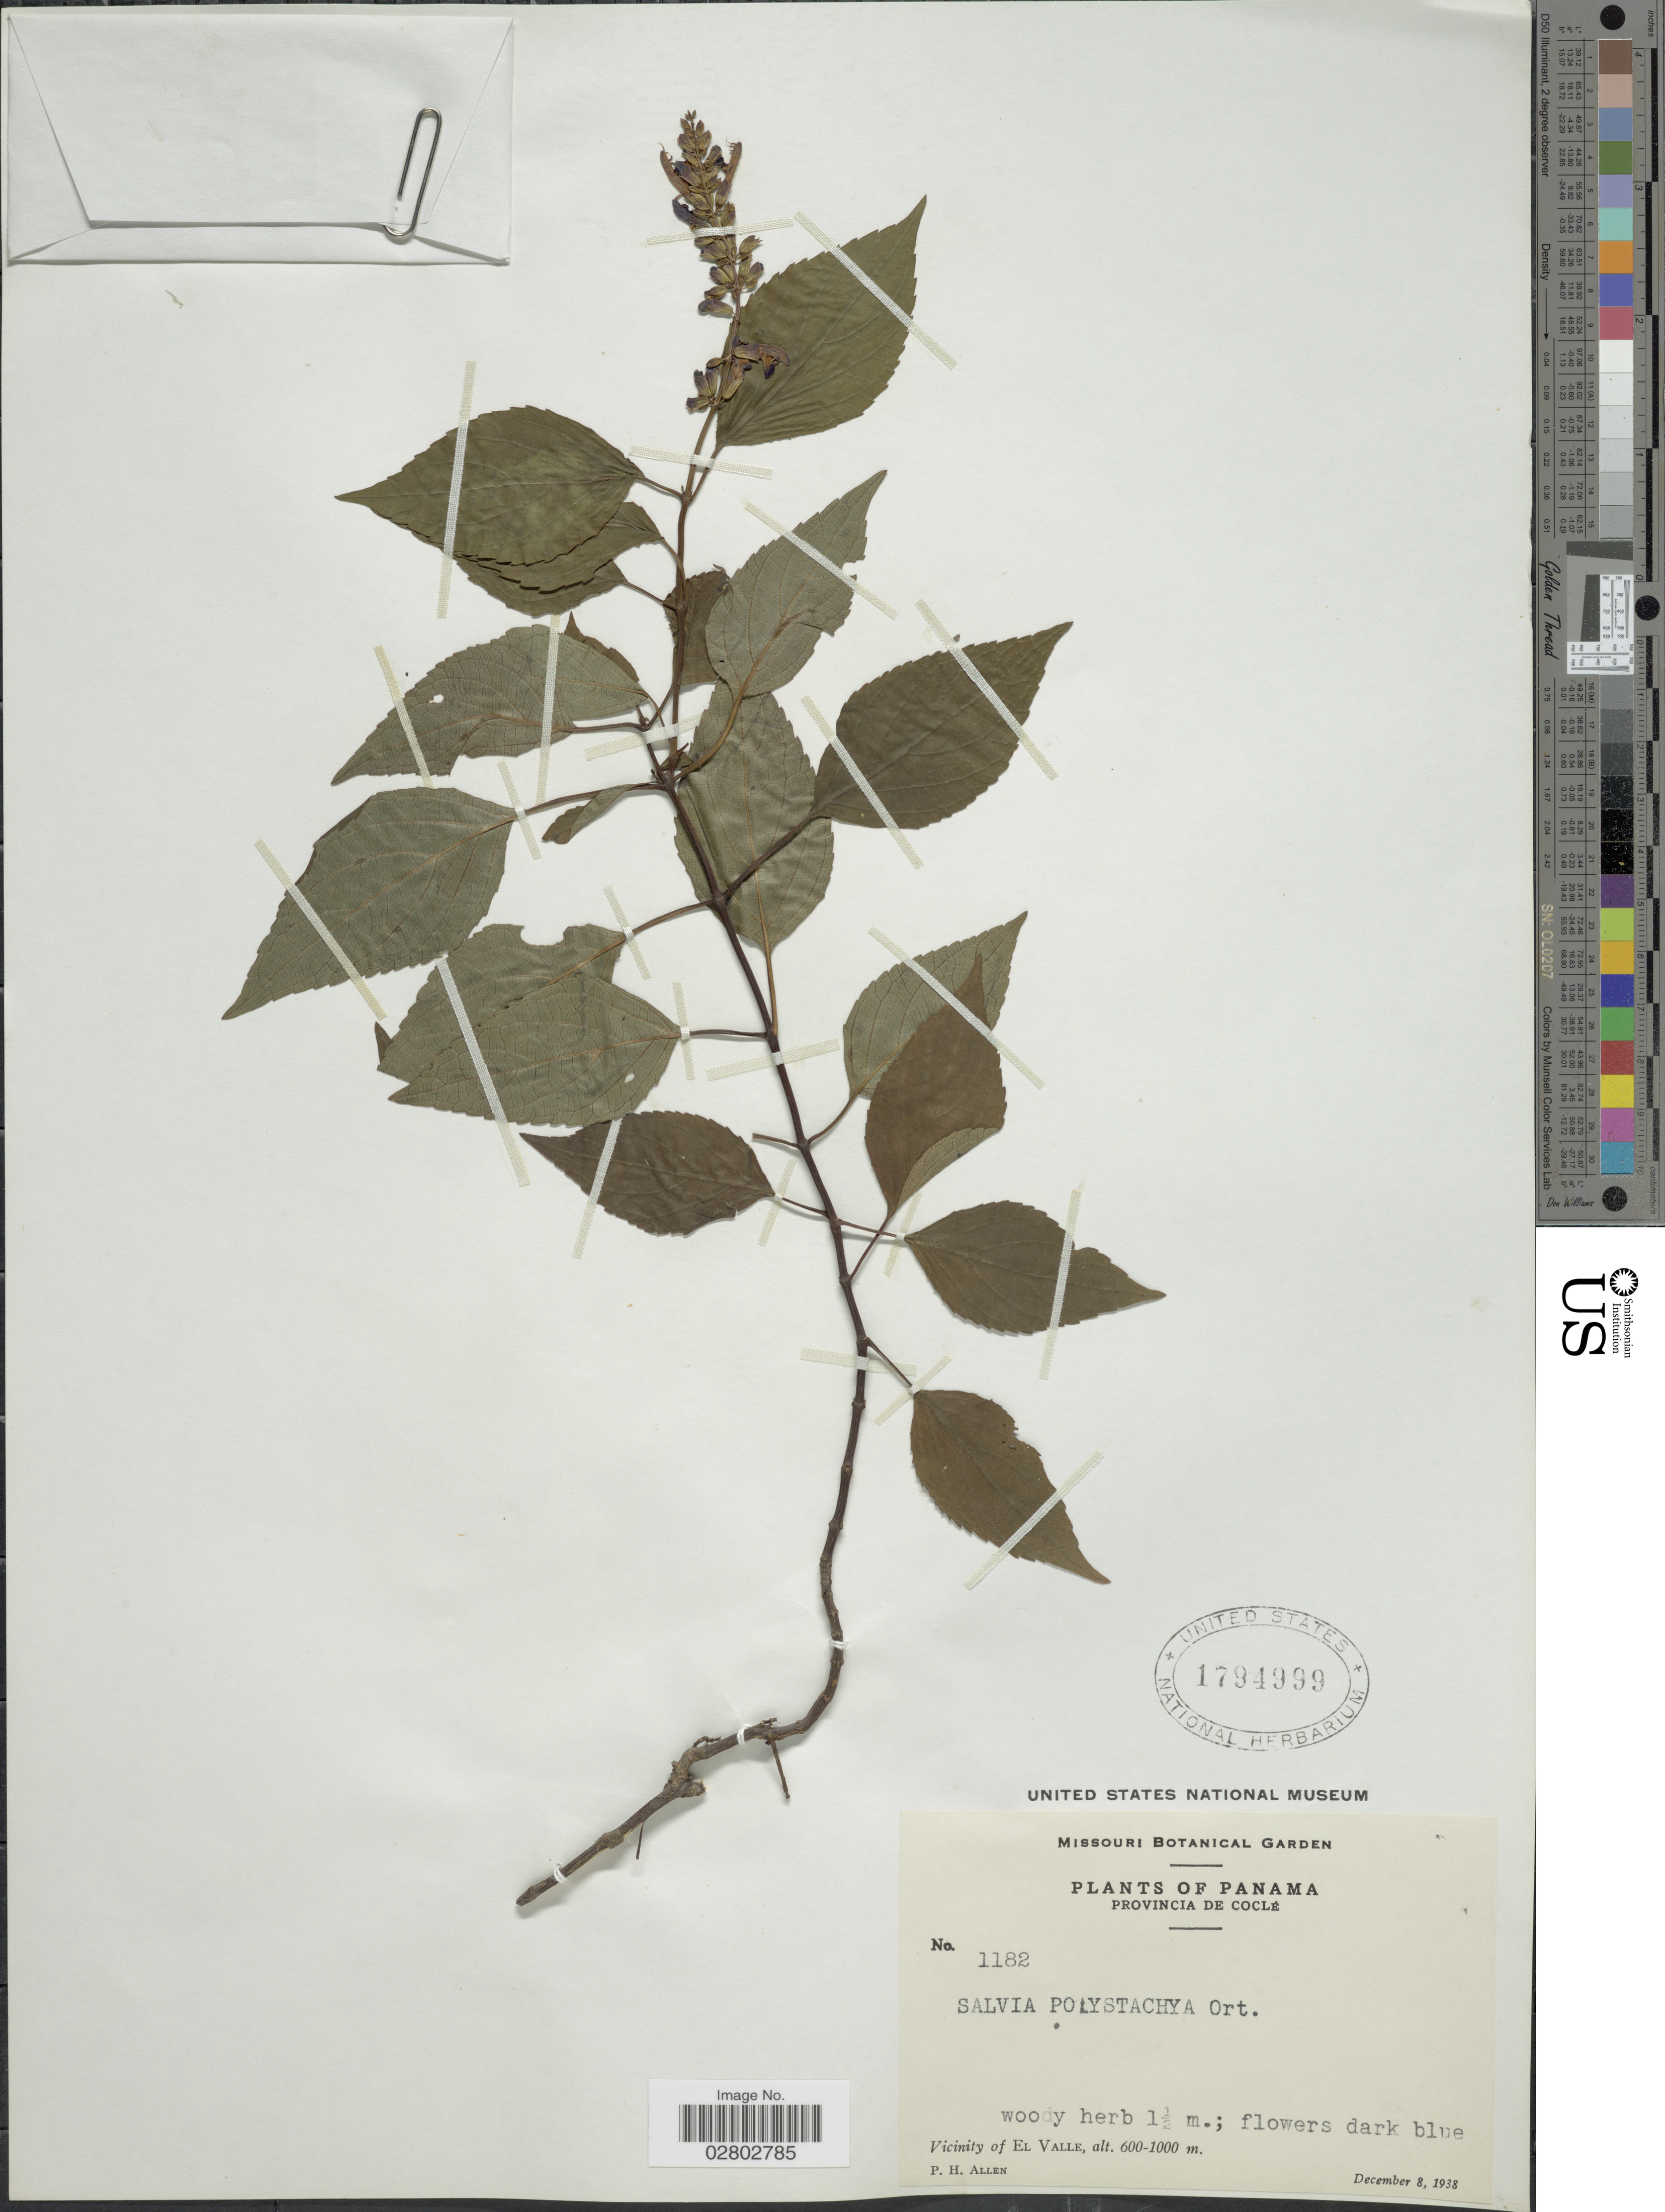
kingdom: Plantae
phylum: Tracheophyta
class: Magnoliopsida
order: Lamiales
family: Lamiaceae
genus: Salvia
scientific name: Salvia polystachya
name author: Cav.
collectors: P. H. Allen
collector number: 1182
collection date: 1938-12-08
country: Panama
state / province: Coclé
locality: Provincia De Cocle, Vicinity of El Valle.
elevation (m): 600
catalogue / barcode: US 1794999